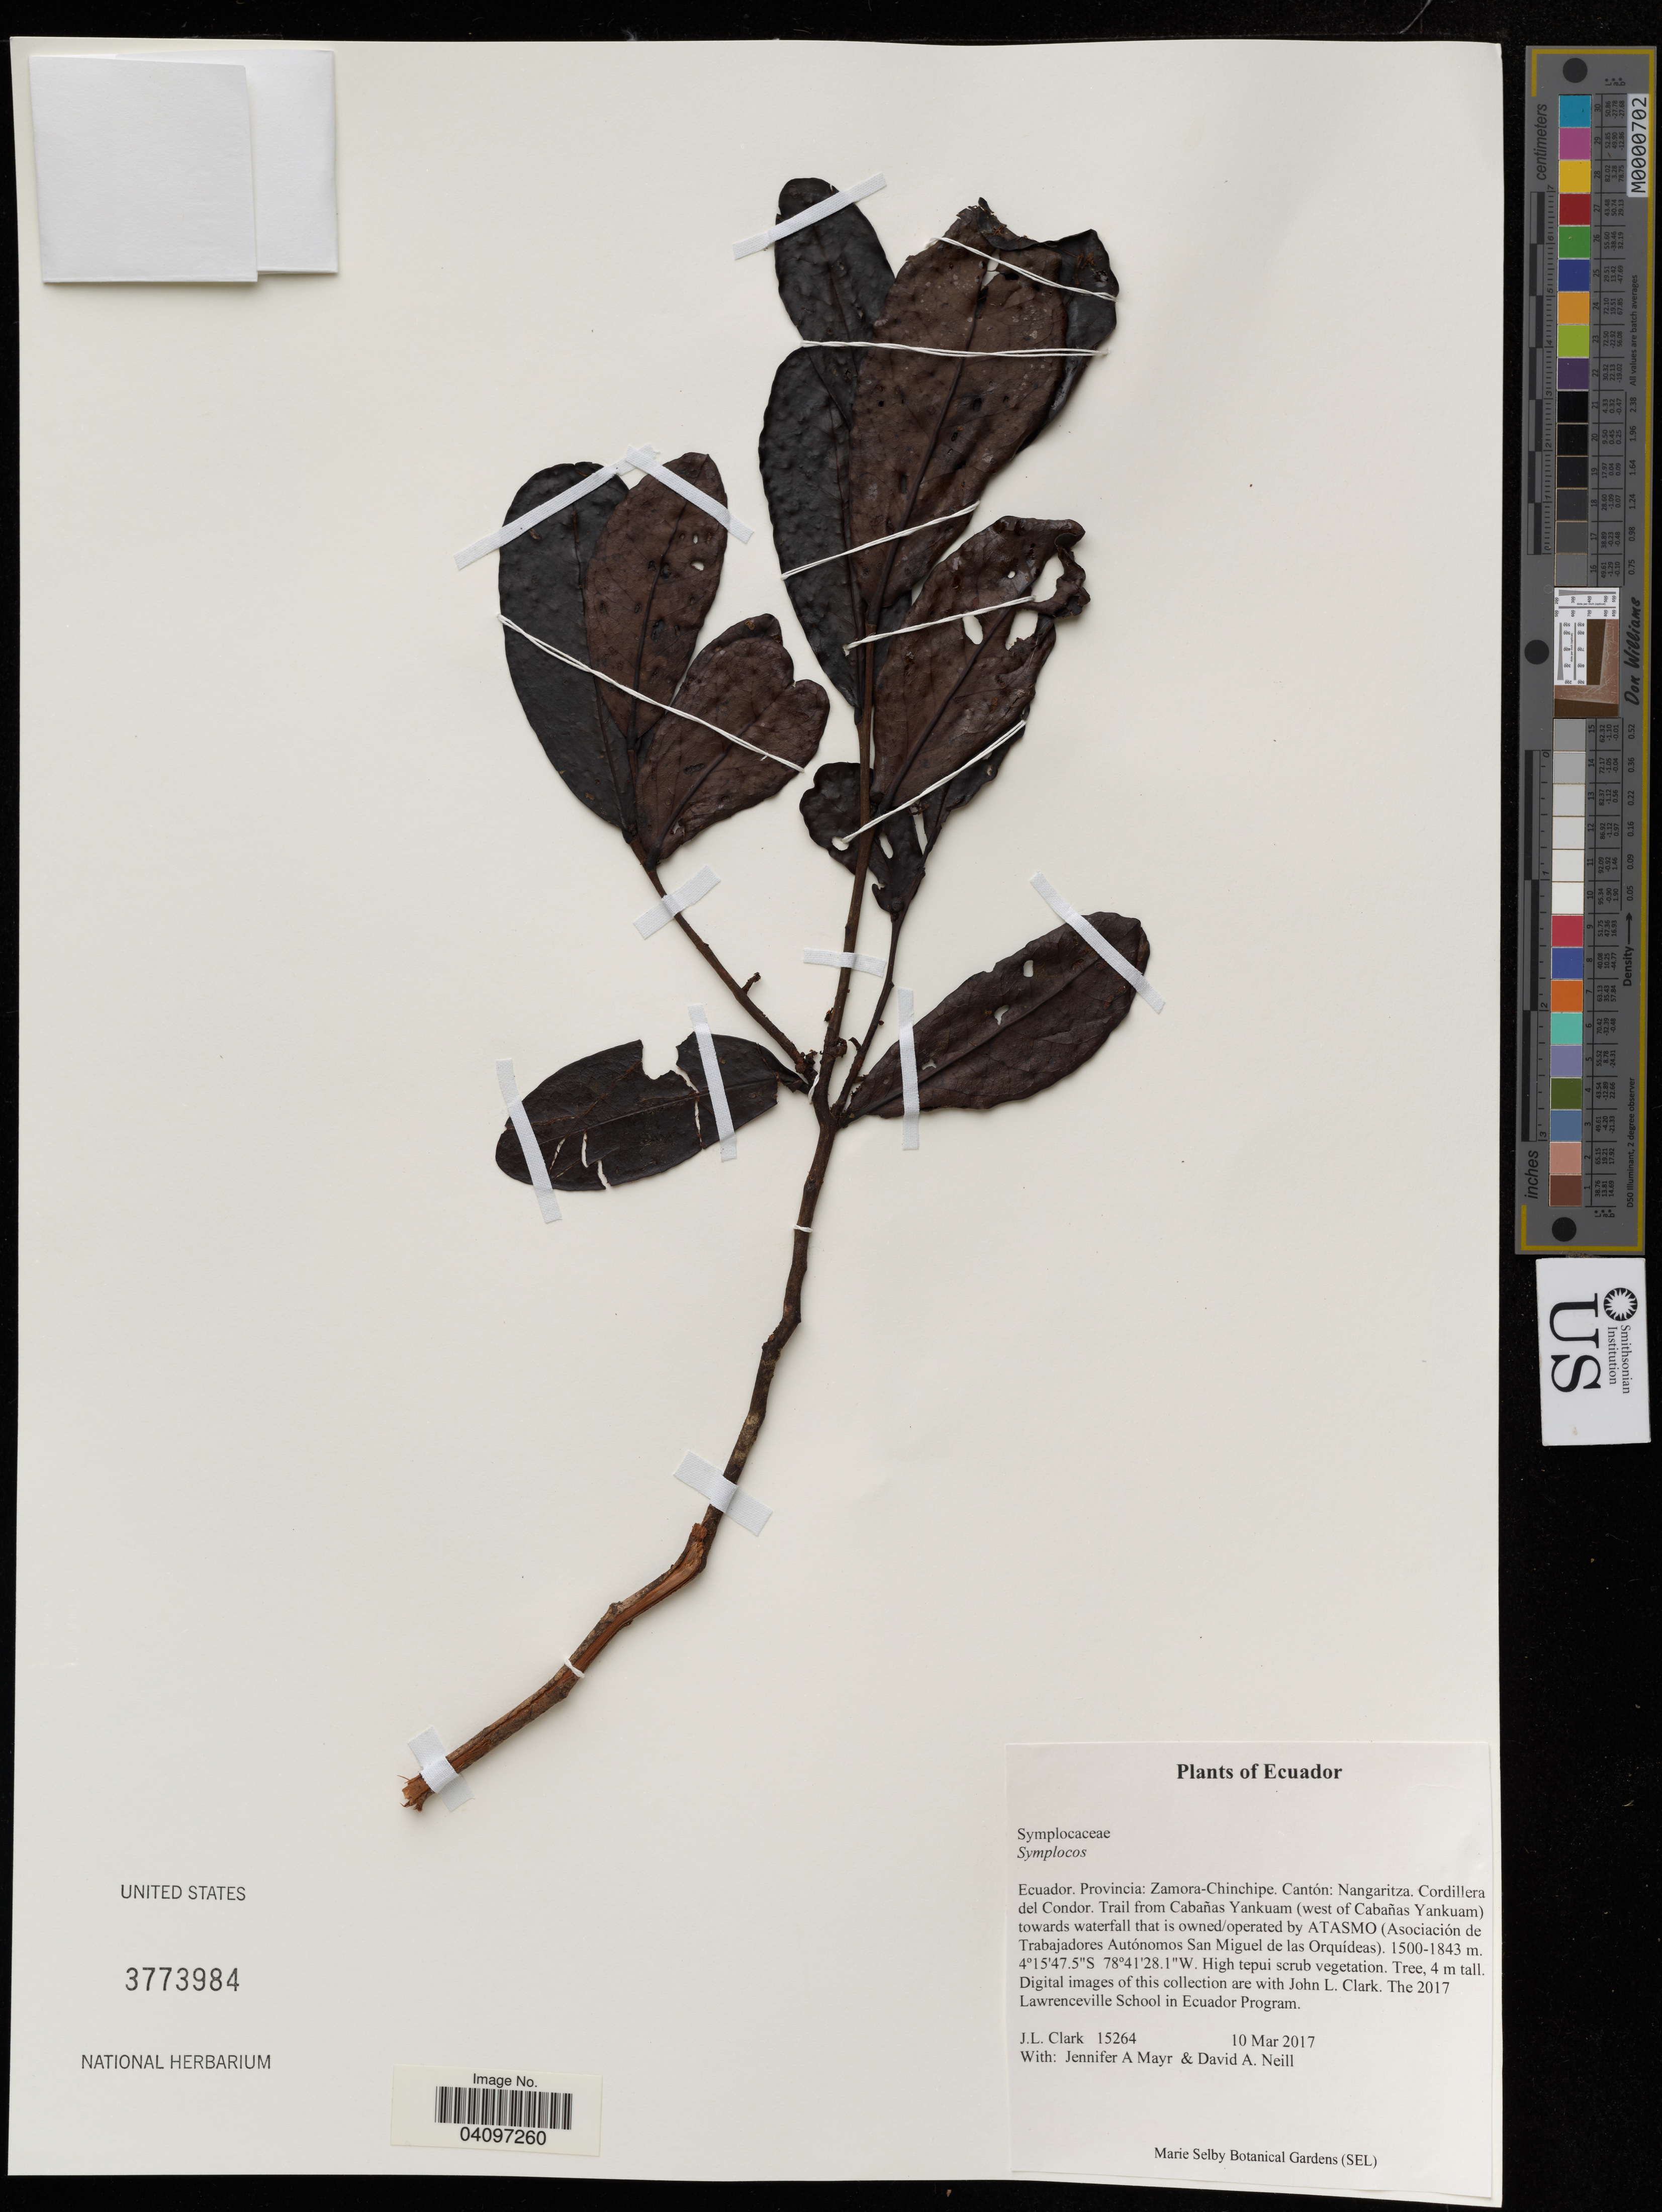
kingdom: Plantae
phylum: Tracheophyta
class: Magnoliopsida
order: Ericales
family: Symplocaceae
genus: Symplocos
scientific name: Symplocos sp.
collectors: J. Clark, J. Mayr & D. A. Neill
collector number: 15264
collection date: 2017-03-10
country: Ecuador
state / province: Zamora-Chinchipe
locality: Cantón: Nangaritza. Cordillera del Condor. Trail from Cabañas Yankuam (west of Cabañas Yankuam) towards waterfall that is owned/operated by ATASMO (Asociación de Trabajadores Autónomos San Miguel de las Orquídeas).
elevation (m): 1500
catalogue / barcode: US 3773984